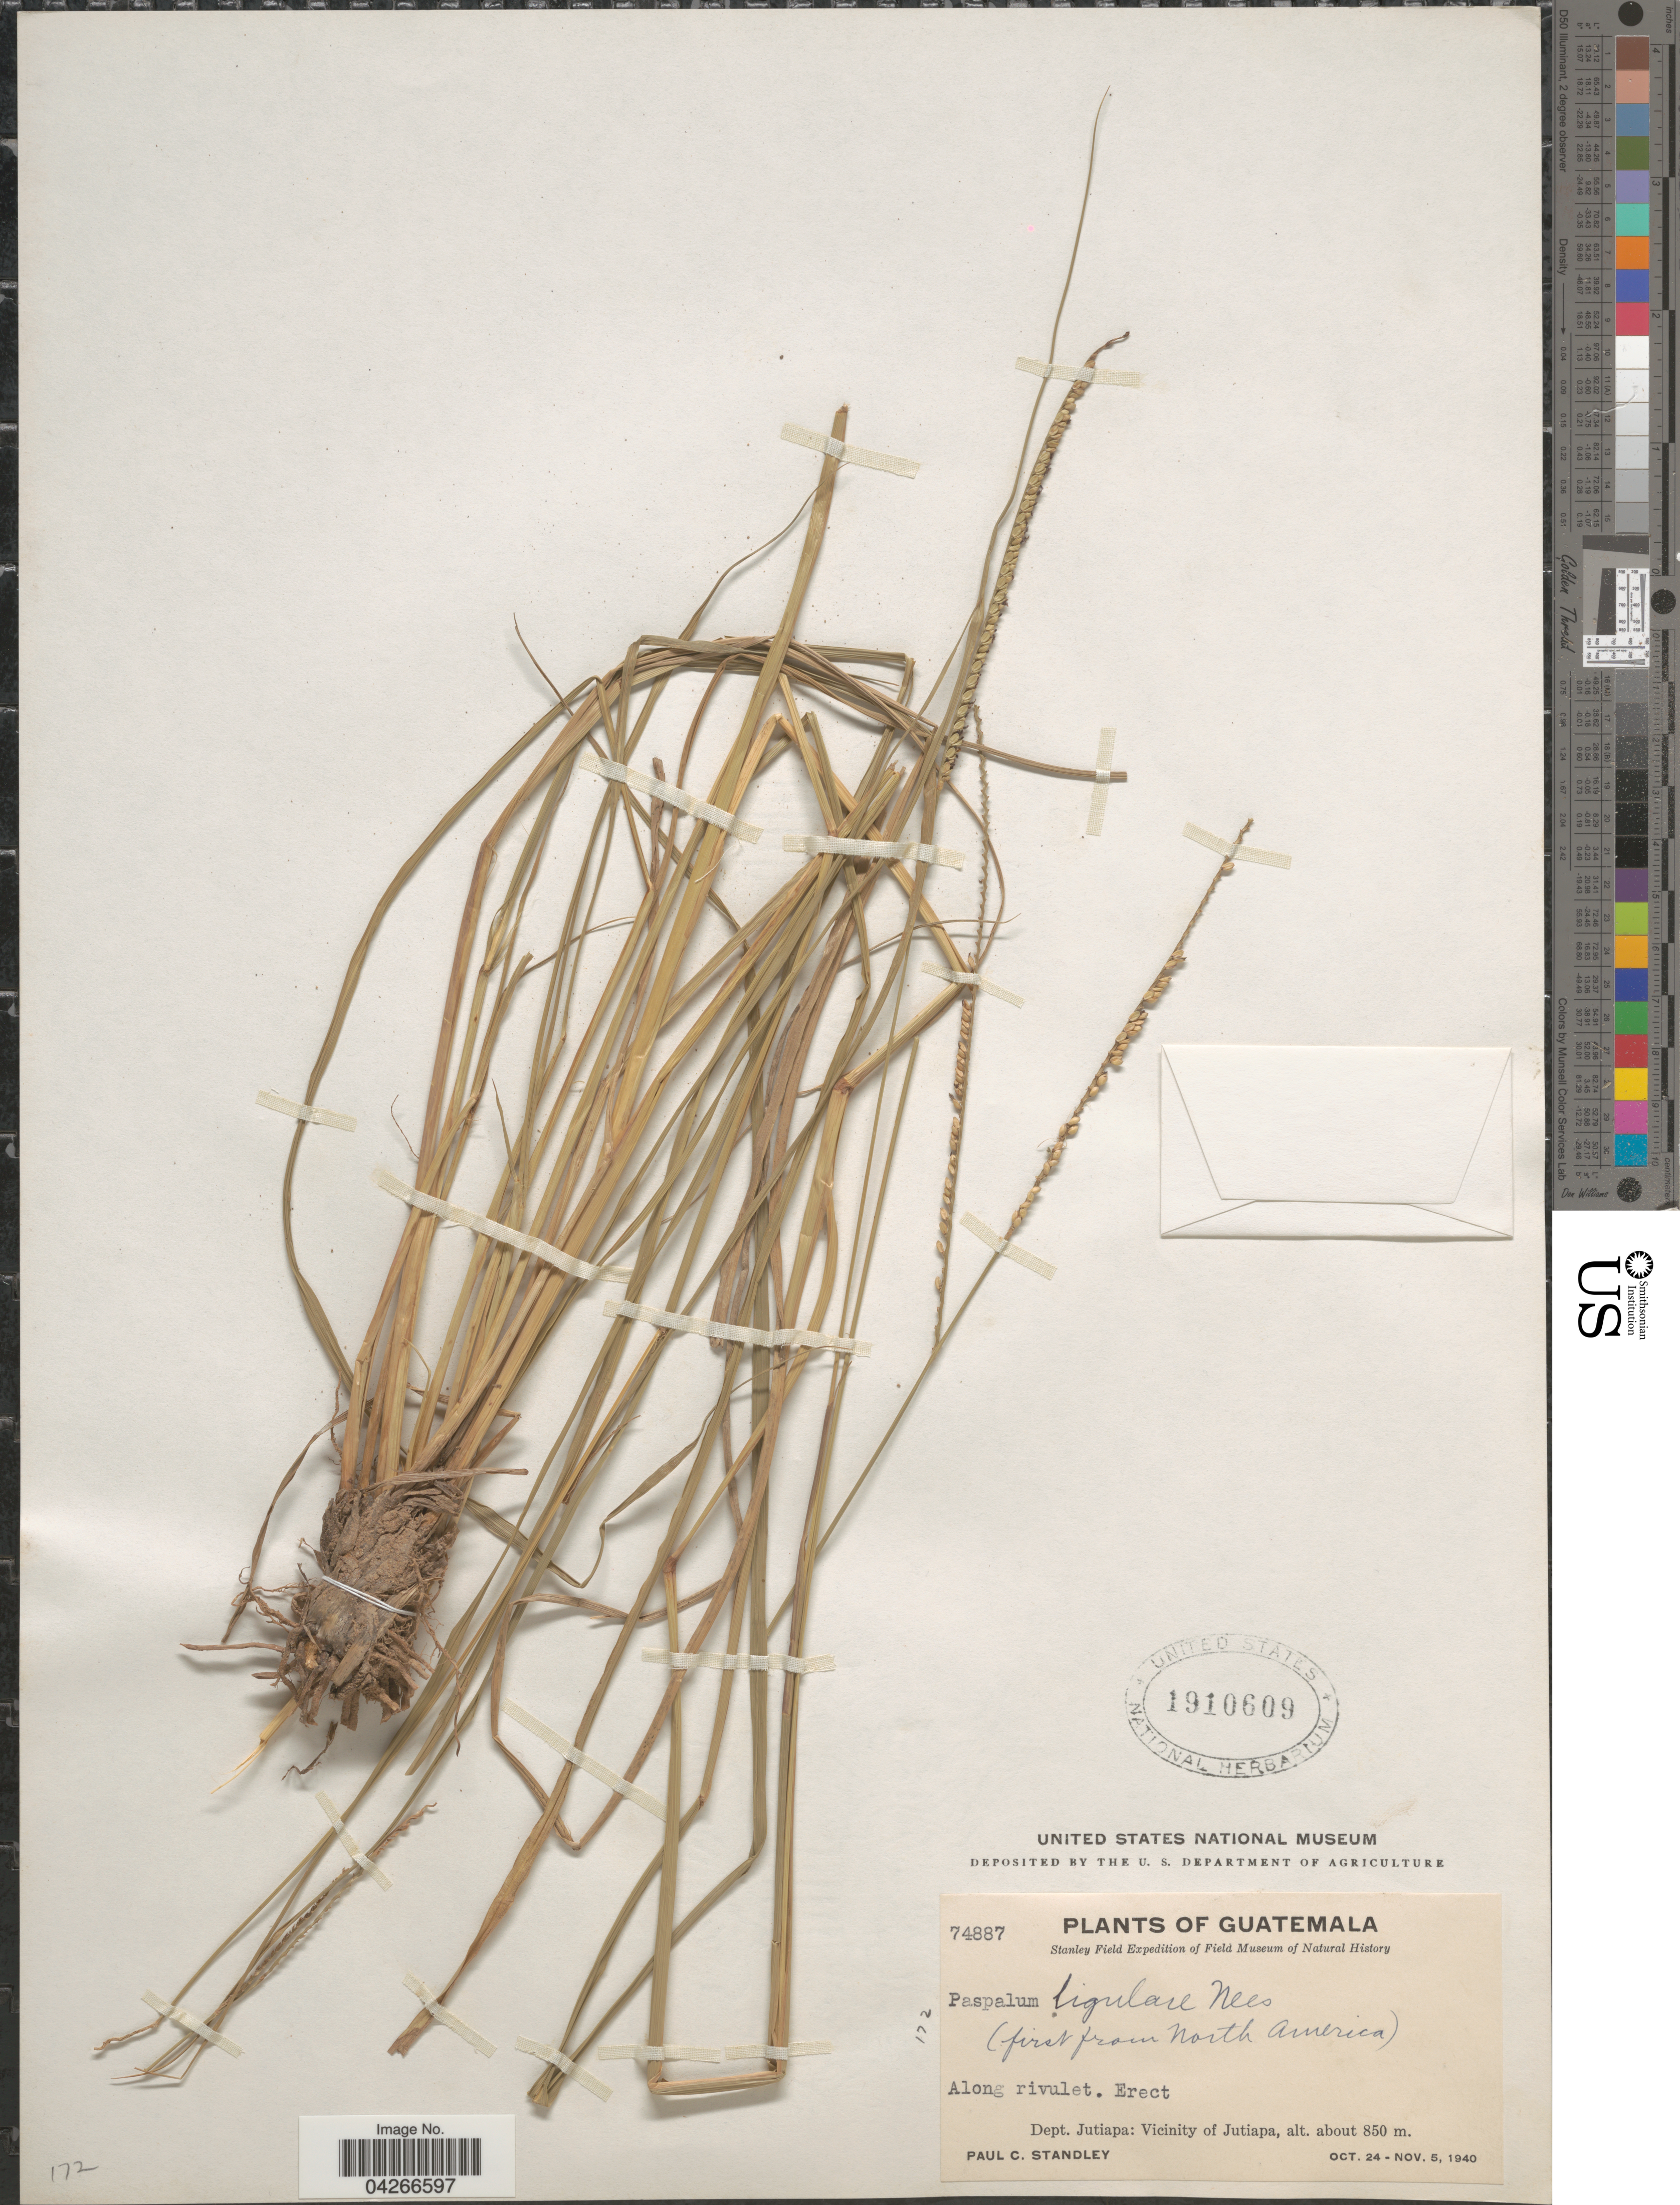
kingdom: Plantae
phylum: Tracheophyta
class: Liliopsida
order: Poales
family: Poaceae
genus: Paspalum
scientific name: Paspalum ligulare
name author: Nees in Mart.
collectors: P. C. Standley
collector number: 74887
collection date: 1940-10-24/1940-11-05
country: Guatemala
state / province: Jutiapa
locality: Stanley Field Expedition. Along rivulet. Dept. Jutiapa: Vicinity of Jutiapa.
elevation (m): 850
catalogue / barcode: US 1910609